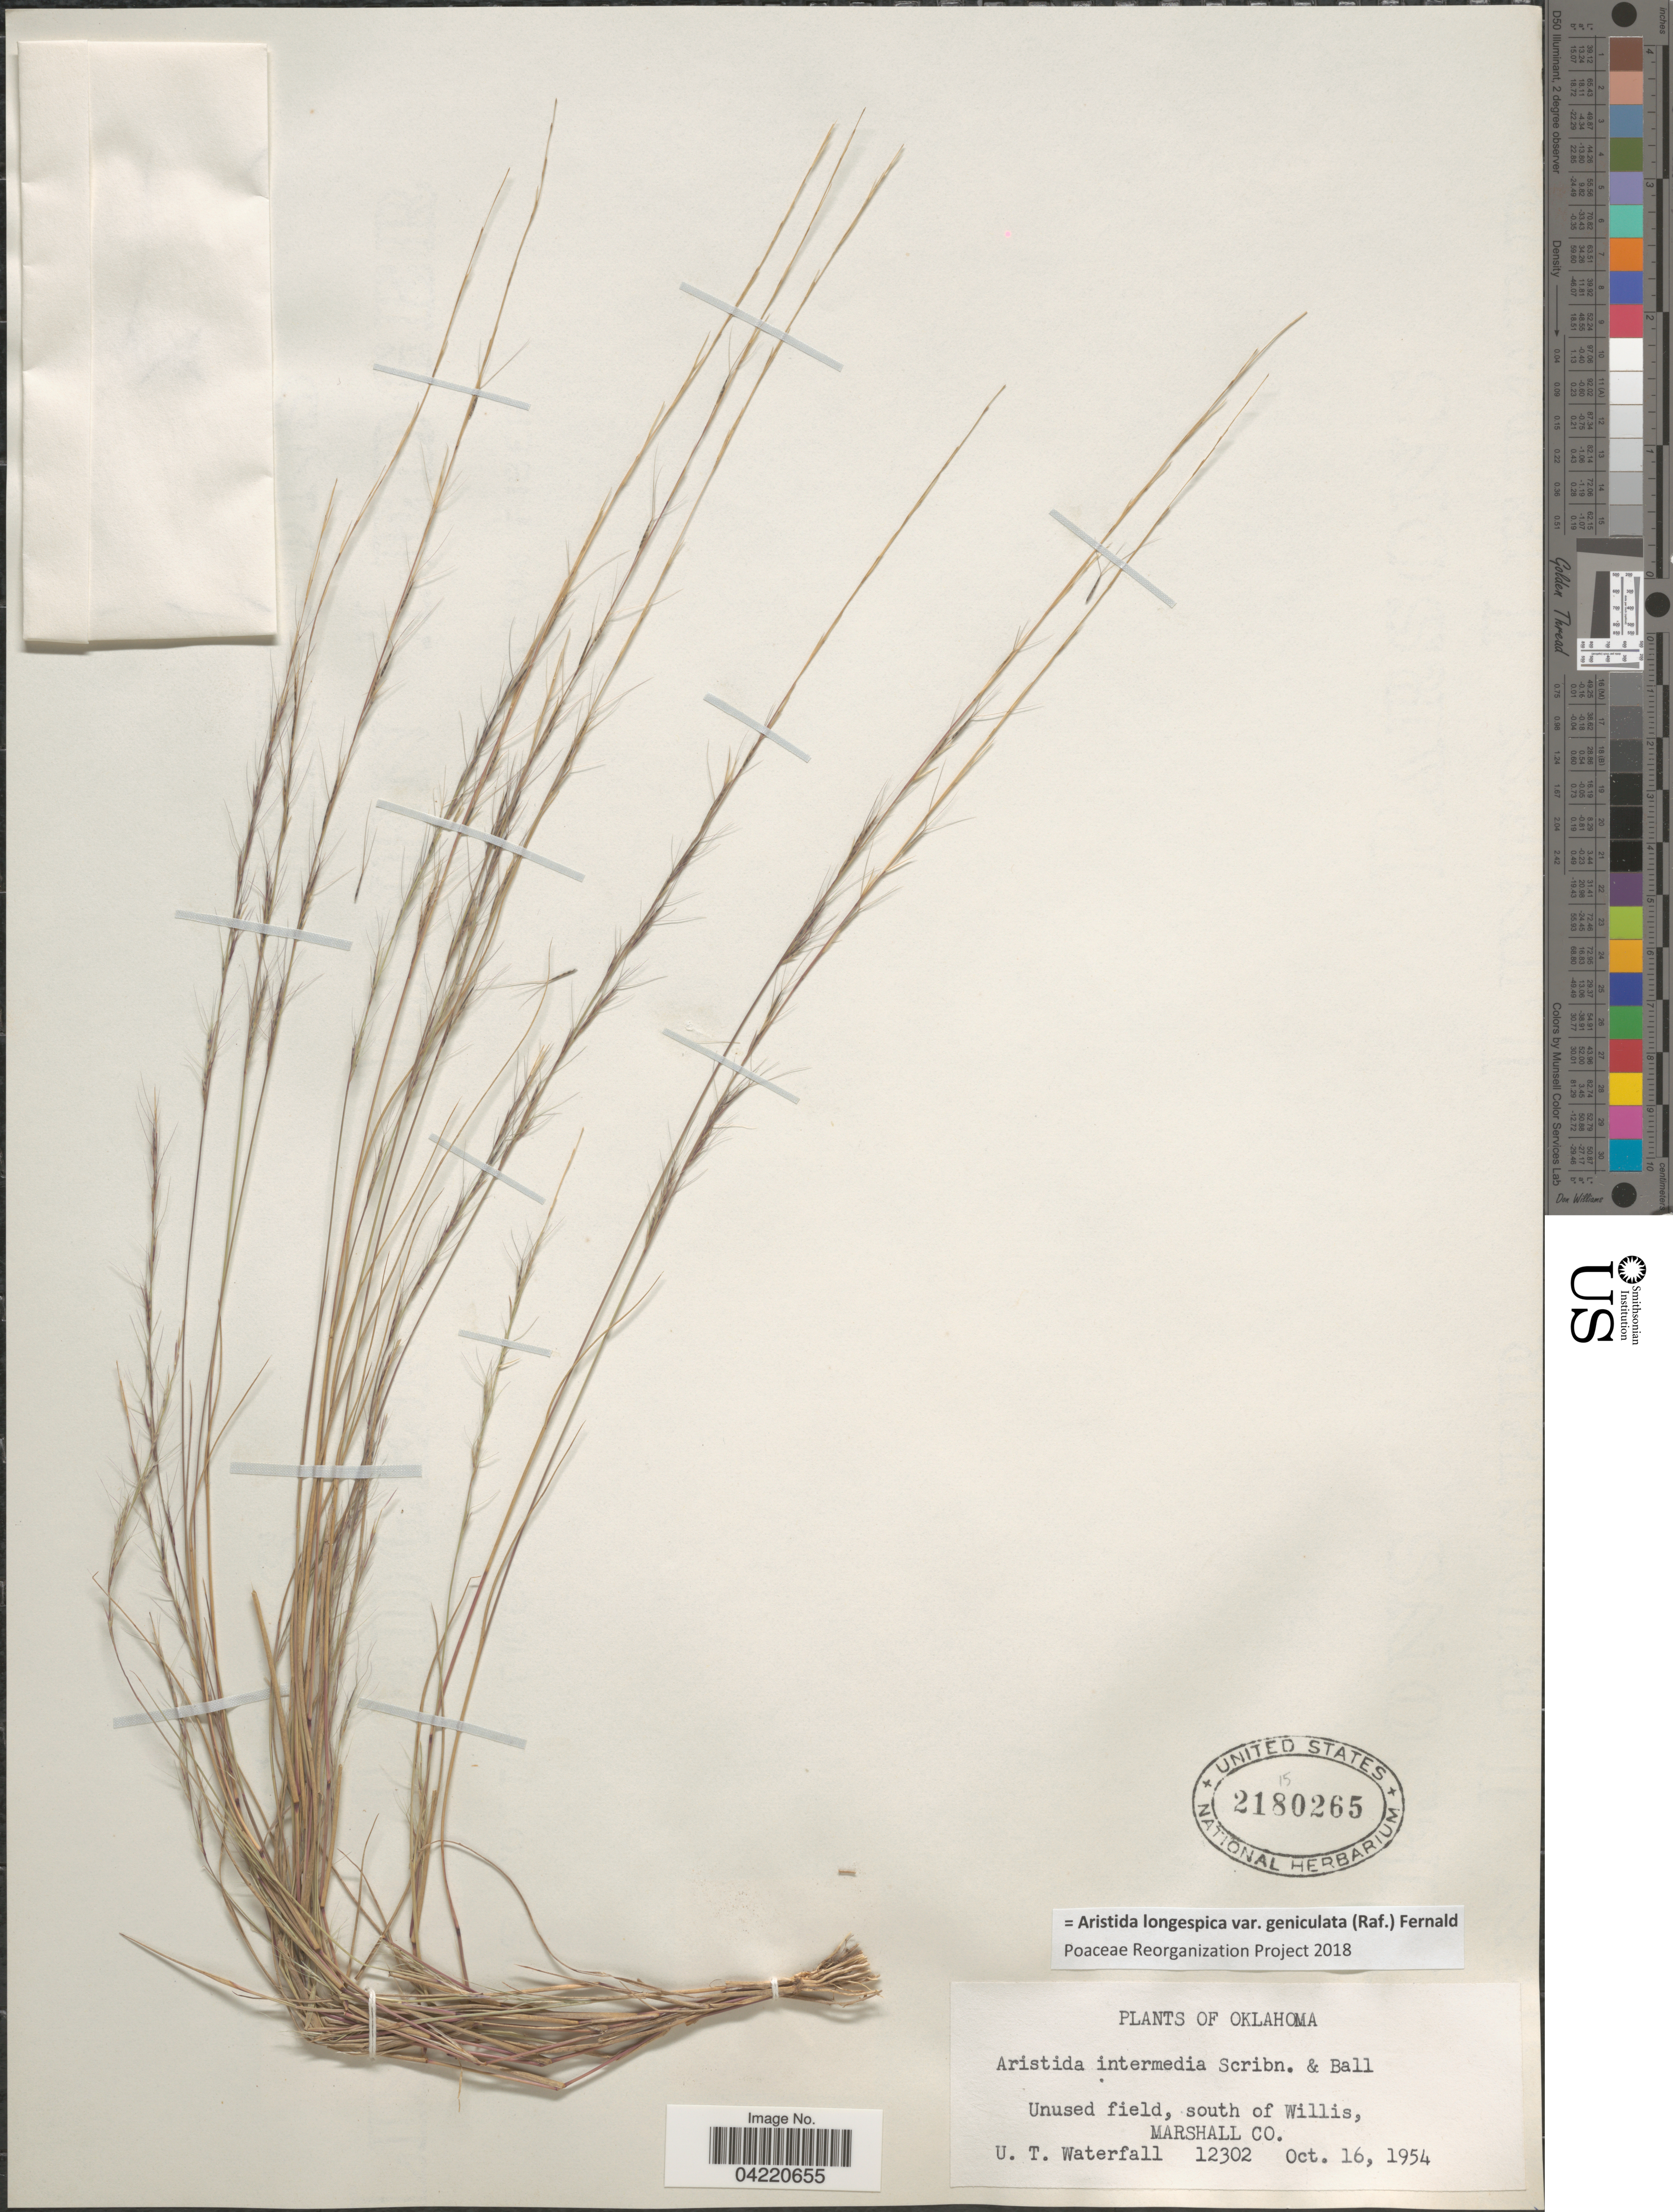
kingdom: Plantae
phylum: Tracheophyta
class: Liliopsida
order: Poales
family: Poaceae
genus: Aristida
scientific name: Aristida longespica var. geniculata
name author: (Raf.) Fernald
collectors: U. T. Waterfall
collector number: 12302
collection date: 1954-10-16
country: United States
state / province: Oklahoma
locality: Unused field, south of Willis, Marshall Co.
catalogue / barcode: US 2180265